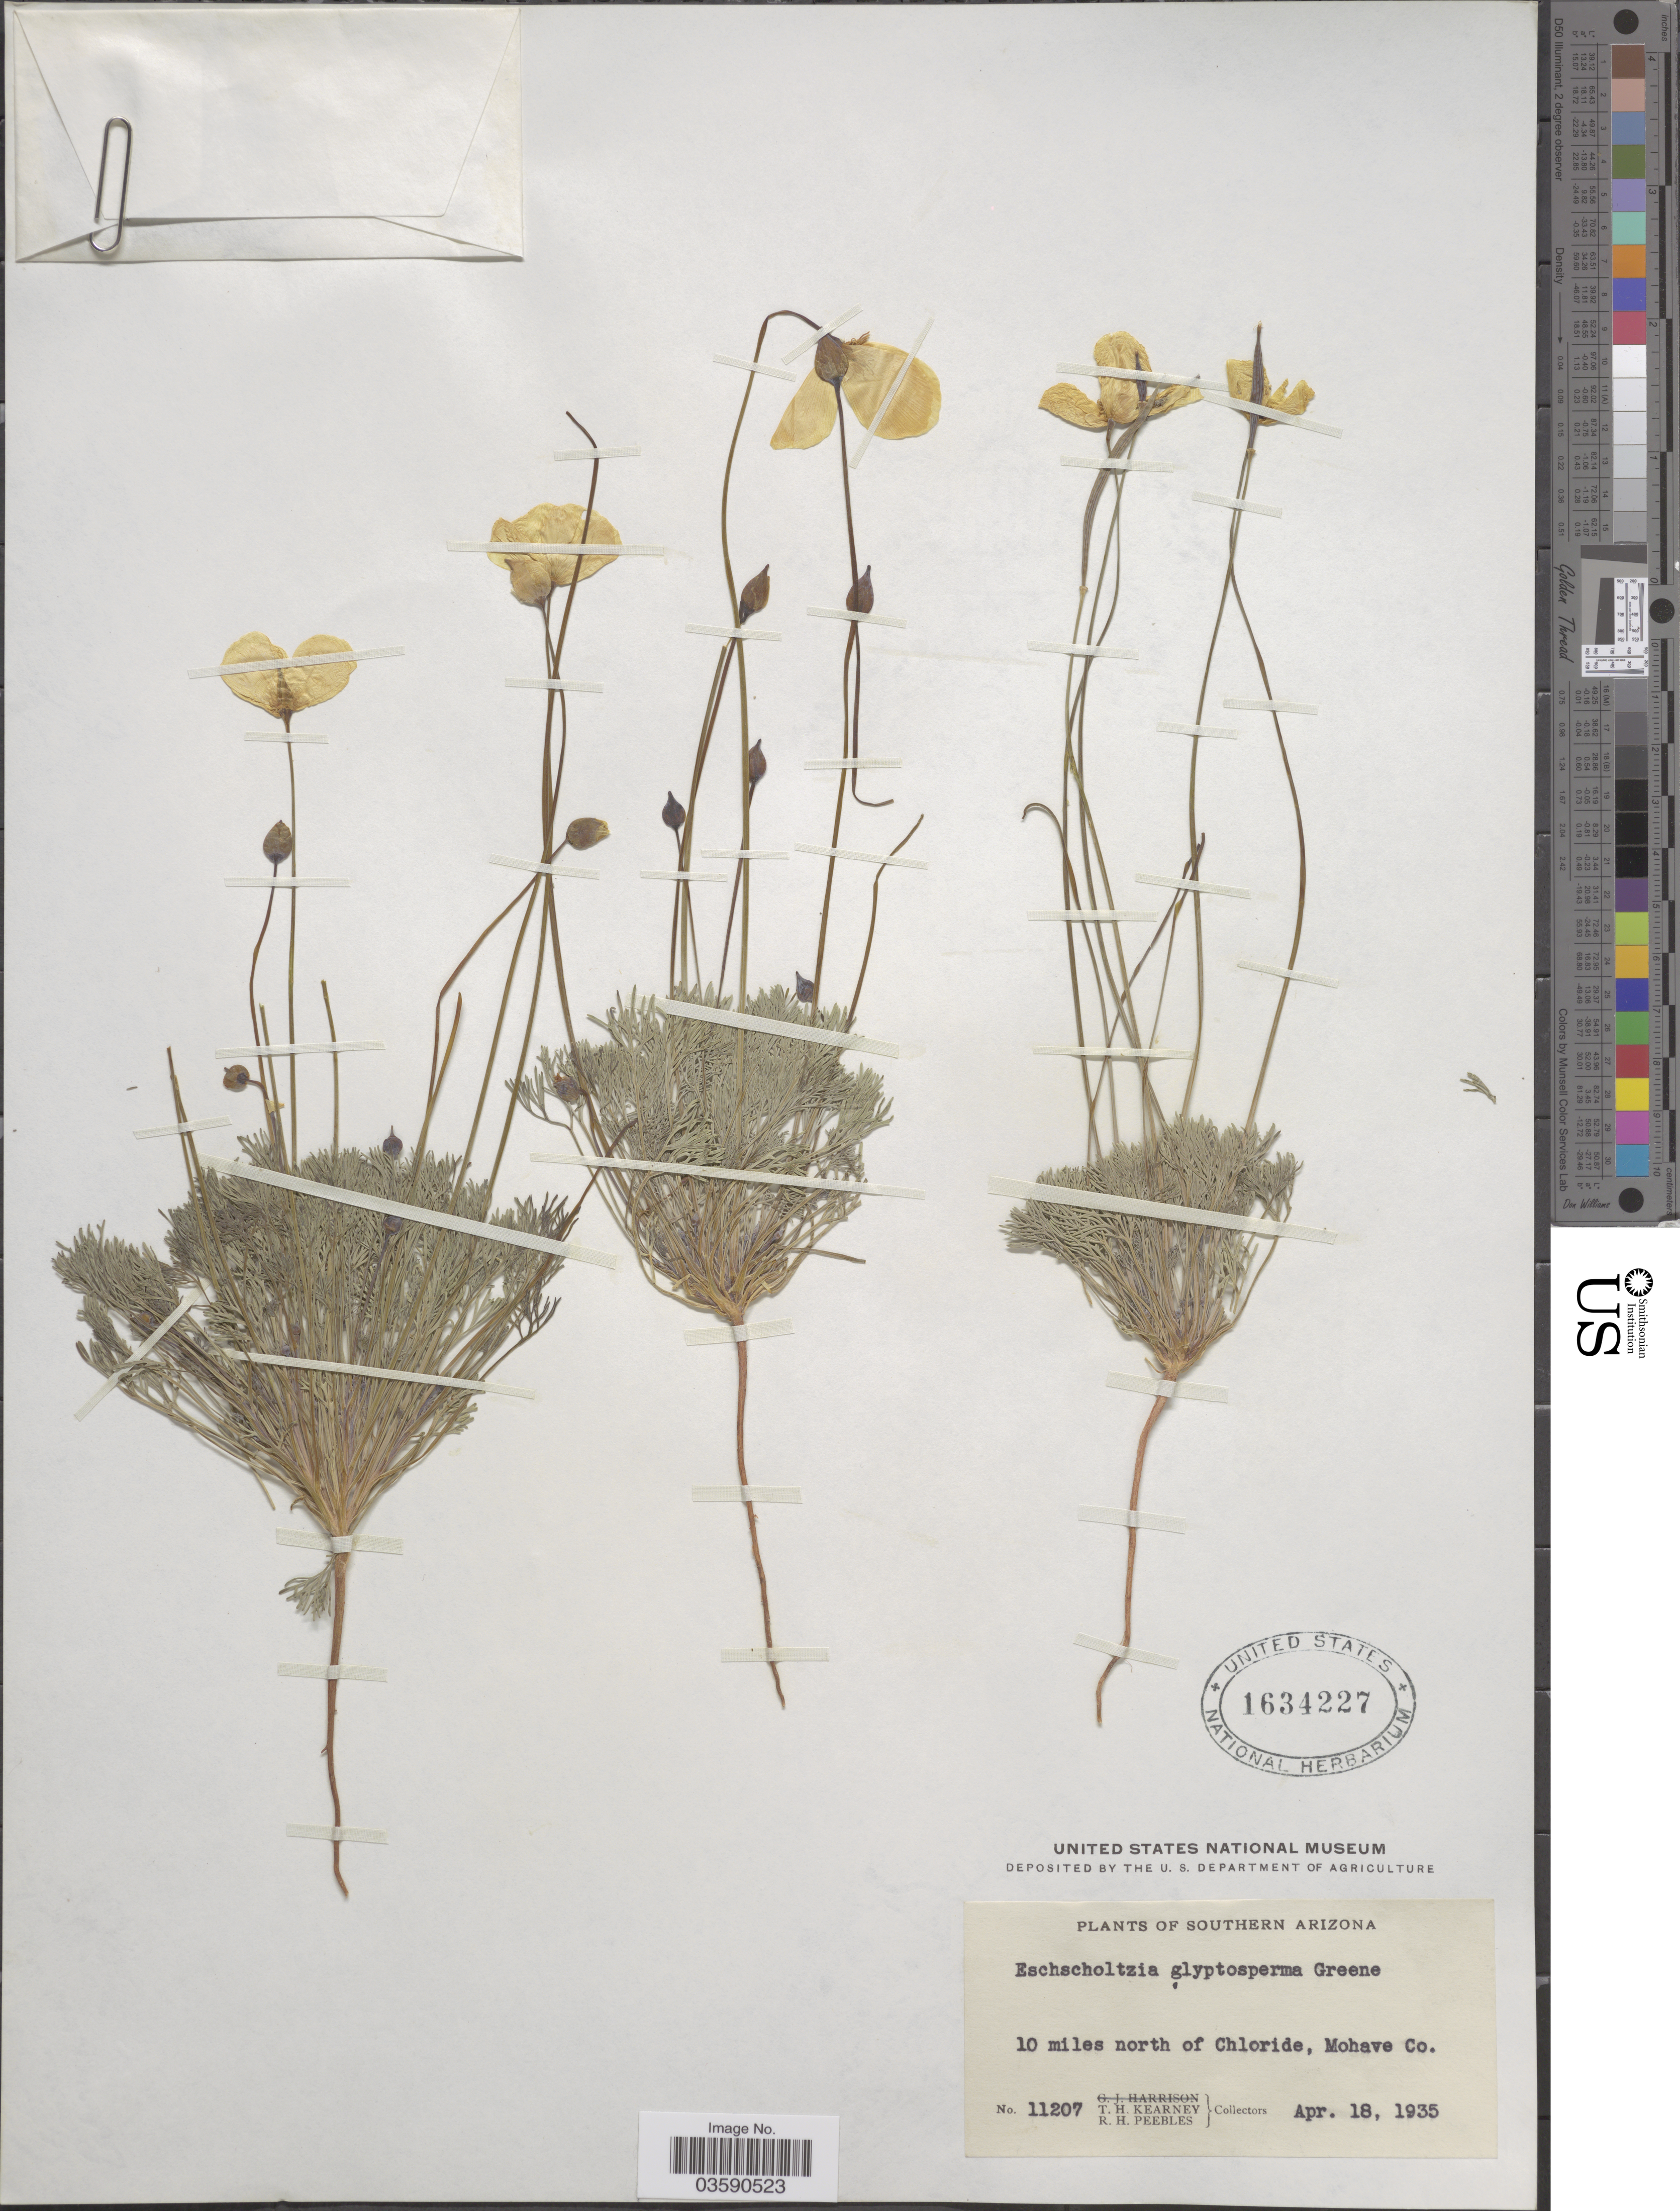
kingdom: Plantae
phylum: Tracheophyta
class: Magnoliopsida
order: Ranunculales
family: Papaveraceae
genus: Eschscholzia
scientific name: Eschscholzia glyptosperma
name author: Greene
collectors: T. H. Kearney & R. H. Peebles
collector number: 11207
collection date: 1935-04-18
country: United States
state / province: Arizona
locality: Southern Arizona. 10 miles north of Chloride, Mohave Co.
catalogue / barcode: US 1634227